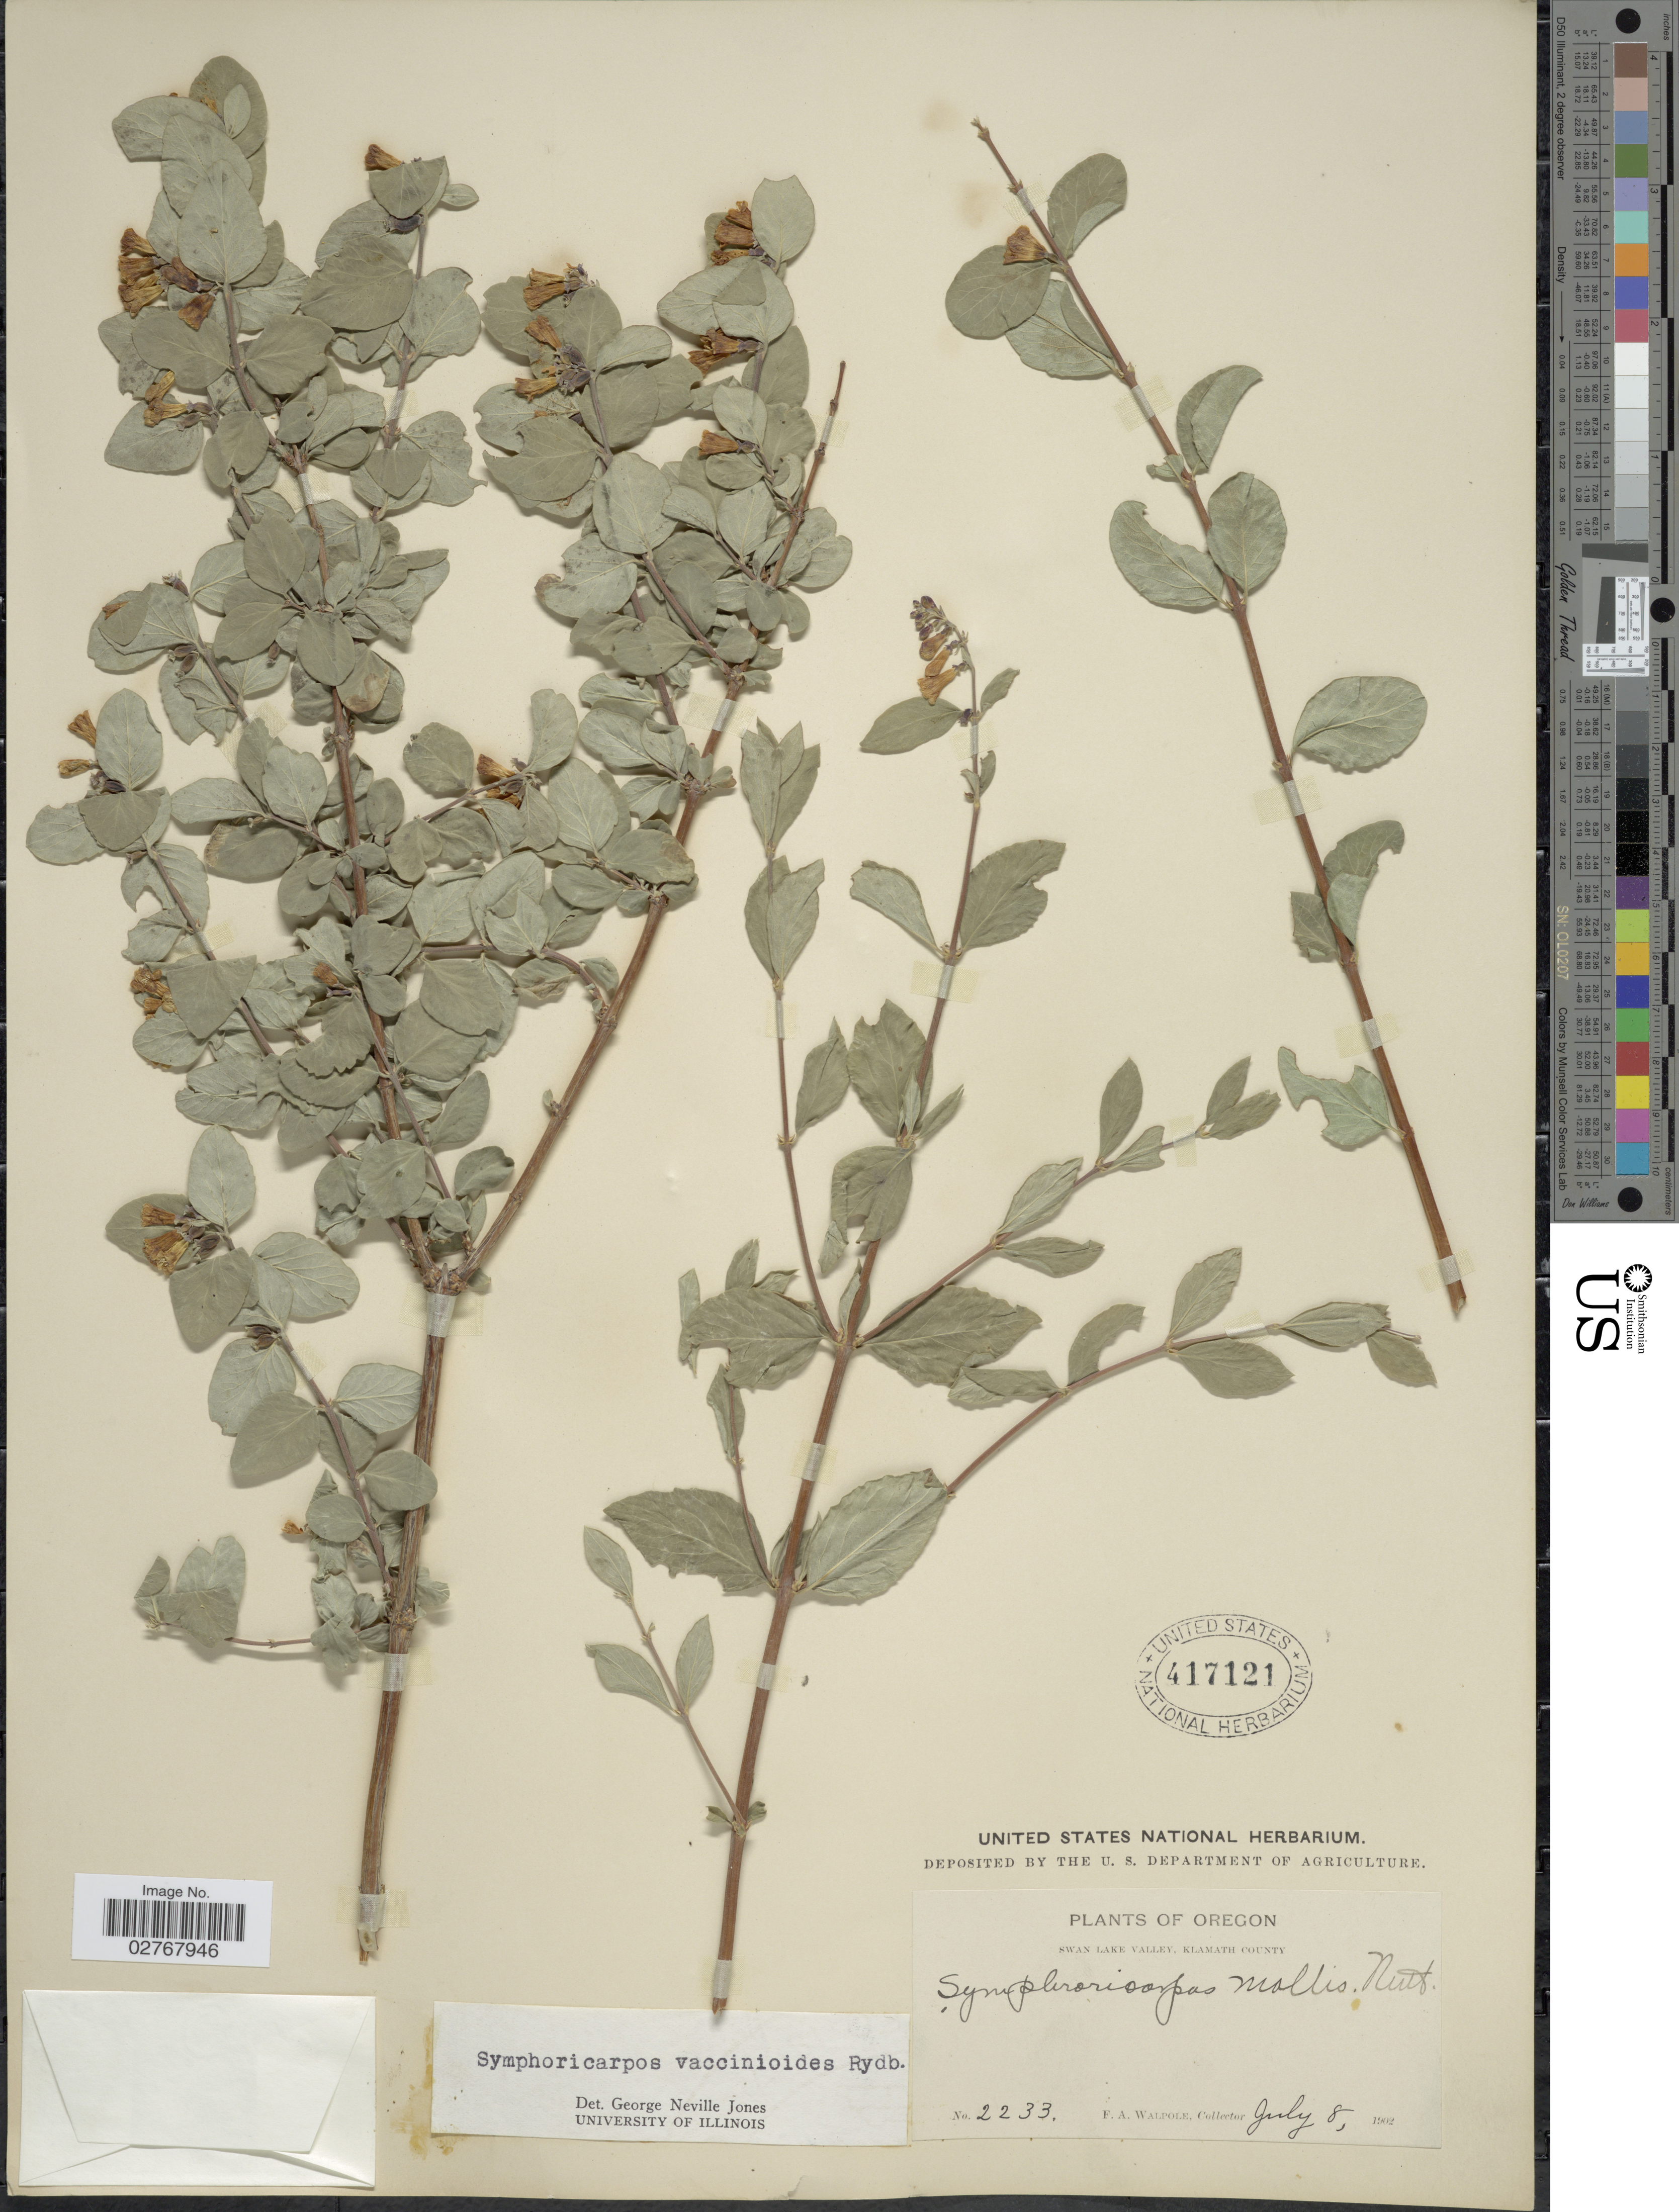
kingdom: Plantae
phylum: Tracheophyta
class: Magnoliopsida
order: Dipsacales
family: Caprifoliaceae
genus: Symphoricarpos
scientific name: Symphoricarpos vaccinioides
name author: Rydb.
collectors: F. Walpole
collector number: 2233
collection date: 1902-07-08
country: United States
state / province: Oregon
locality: Swan Lake Valley, Klamath County.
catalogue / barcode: US 417121